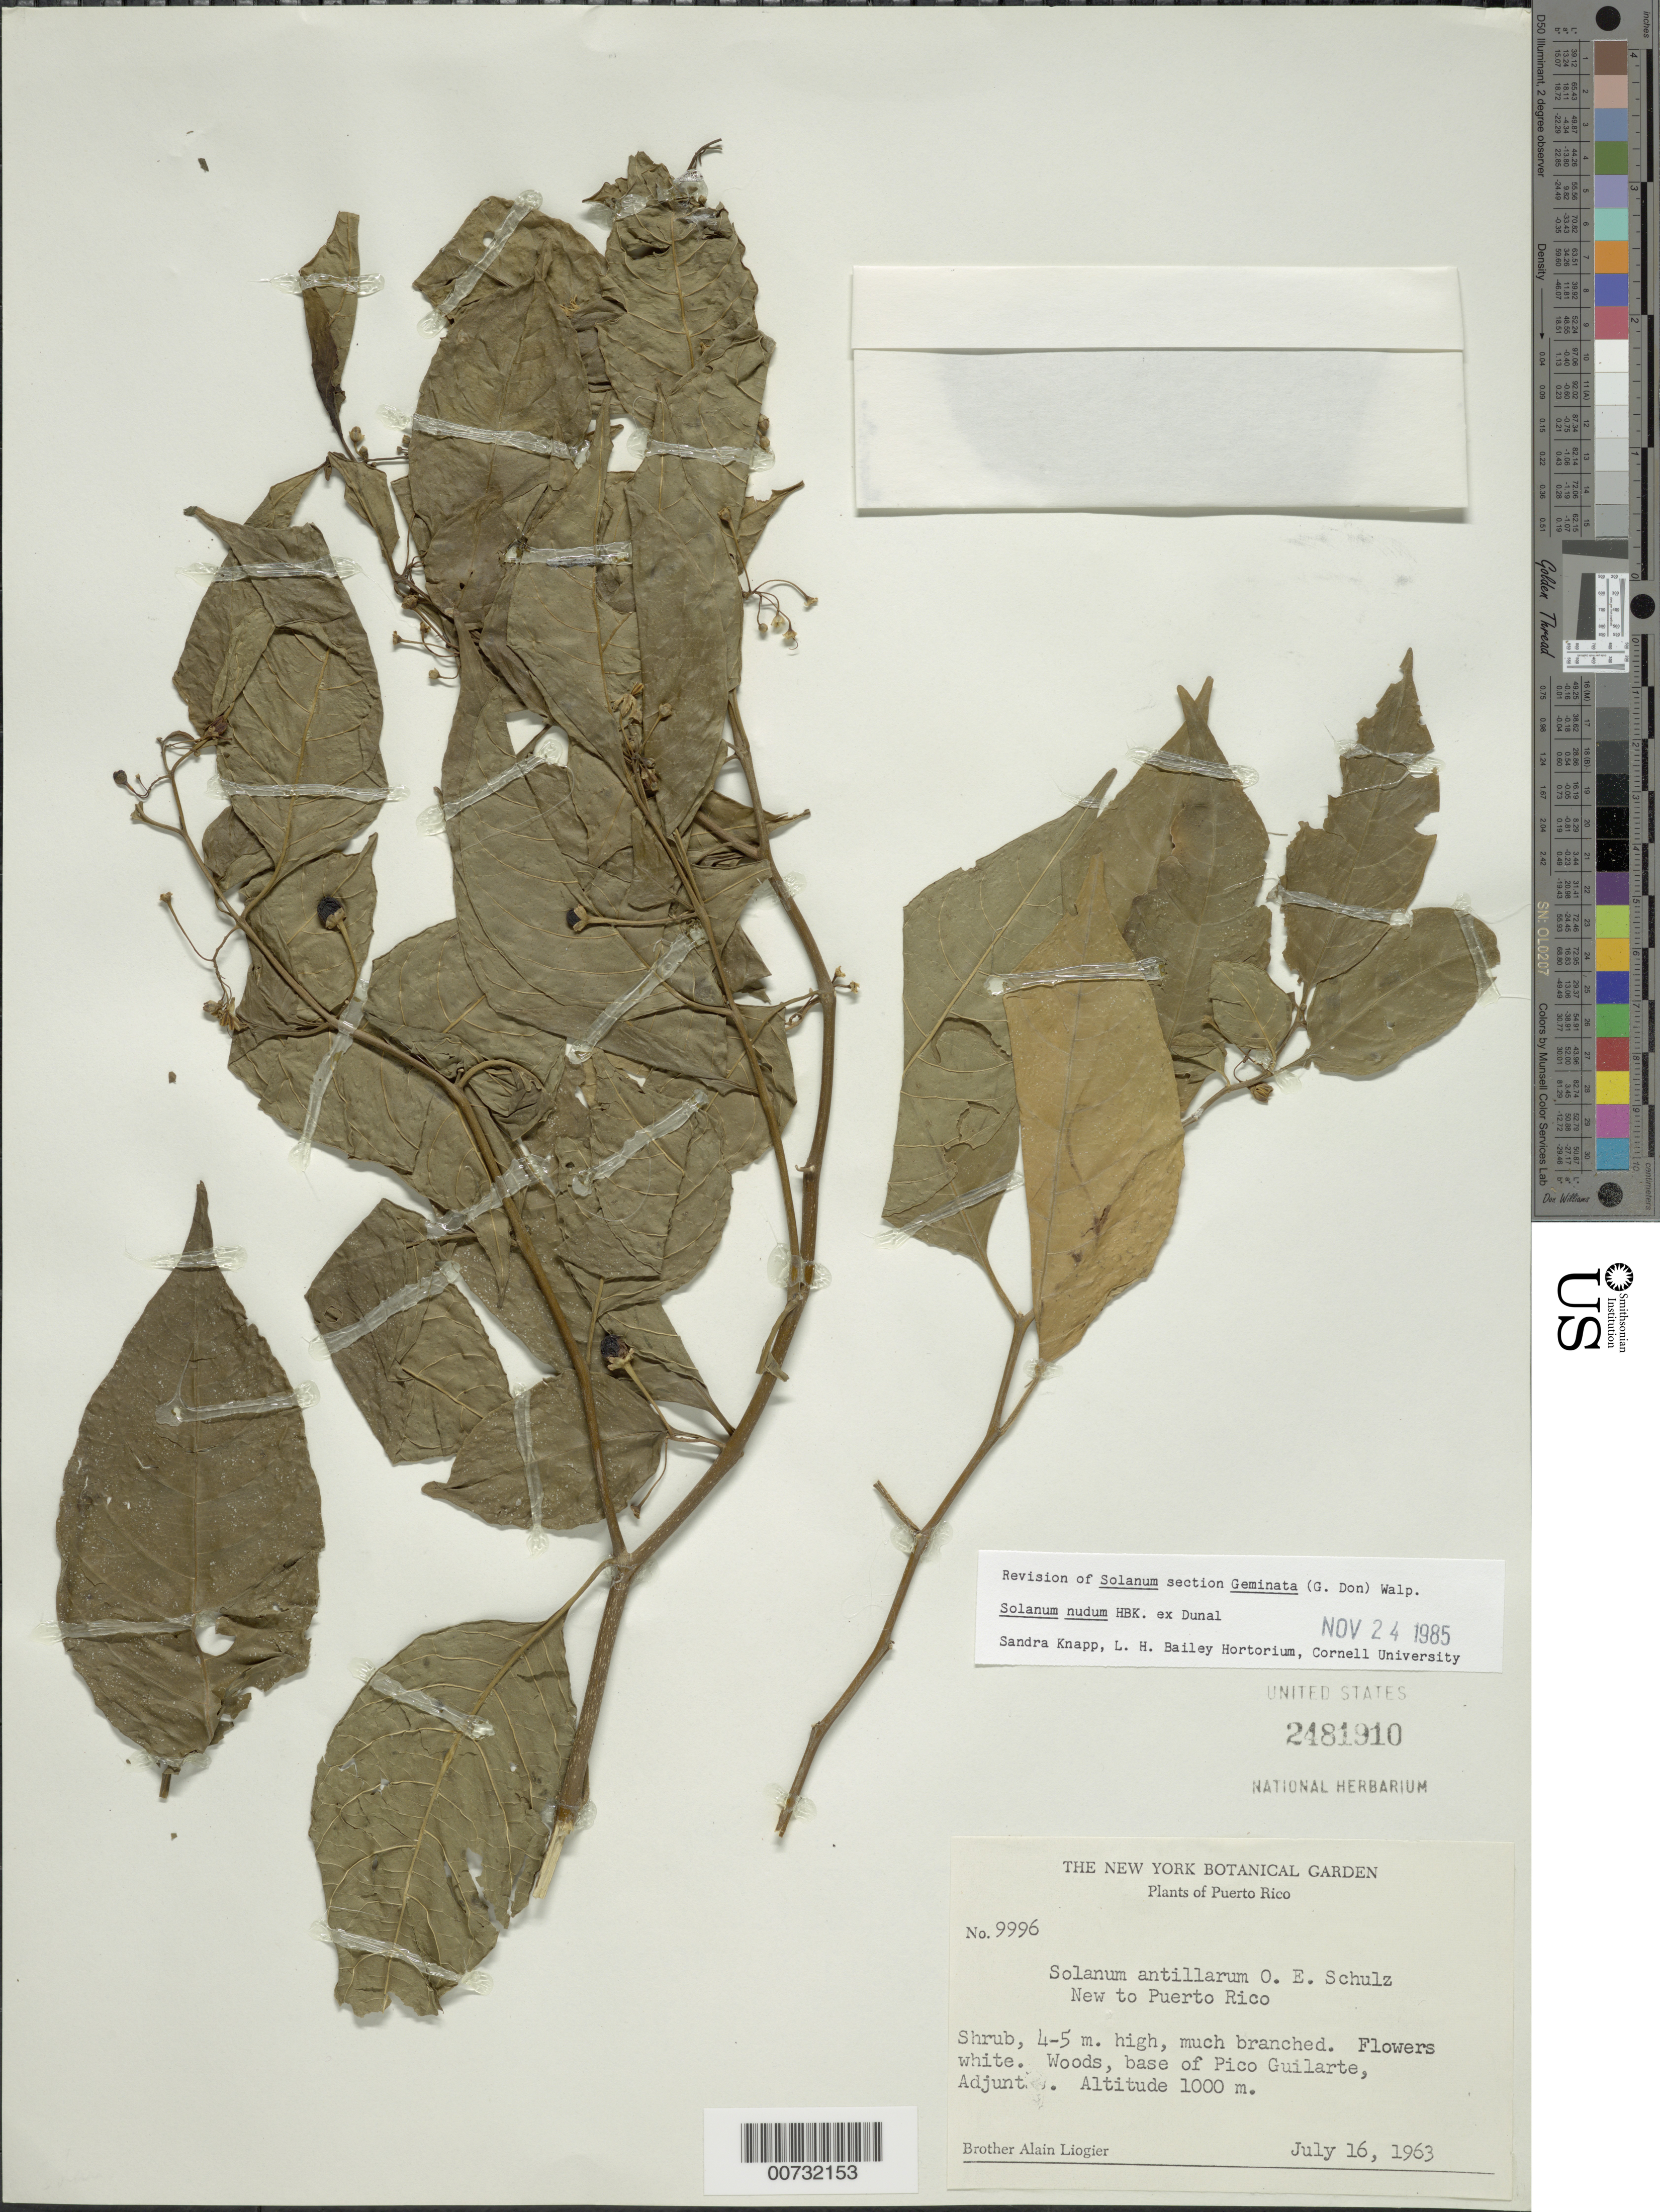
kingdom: Plantae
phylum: Tracheophyta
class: Magnoliopsida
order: Solanales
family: Solanaceae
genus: Solanum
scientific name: Solanum nudum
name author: Dunal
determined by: Knapp, S. D.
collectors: A. H. Liogier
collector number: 9996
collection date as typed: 16 Jul 1963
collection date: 1963-07-16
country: Puerto Rico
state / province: Adjuntas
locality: Pico Guilarte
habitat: Woods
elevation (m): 1000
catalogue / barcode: US 2481910